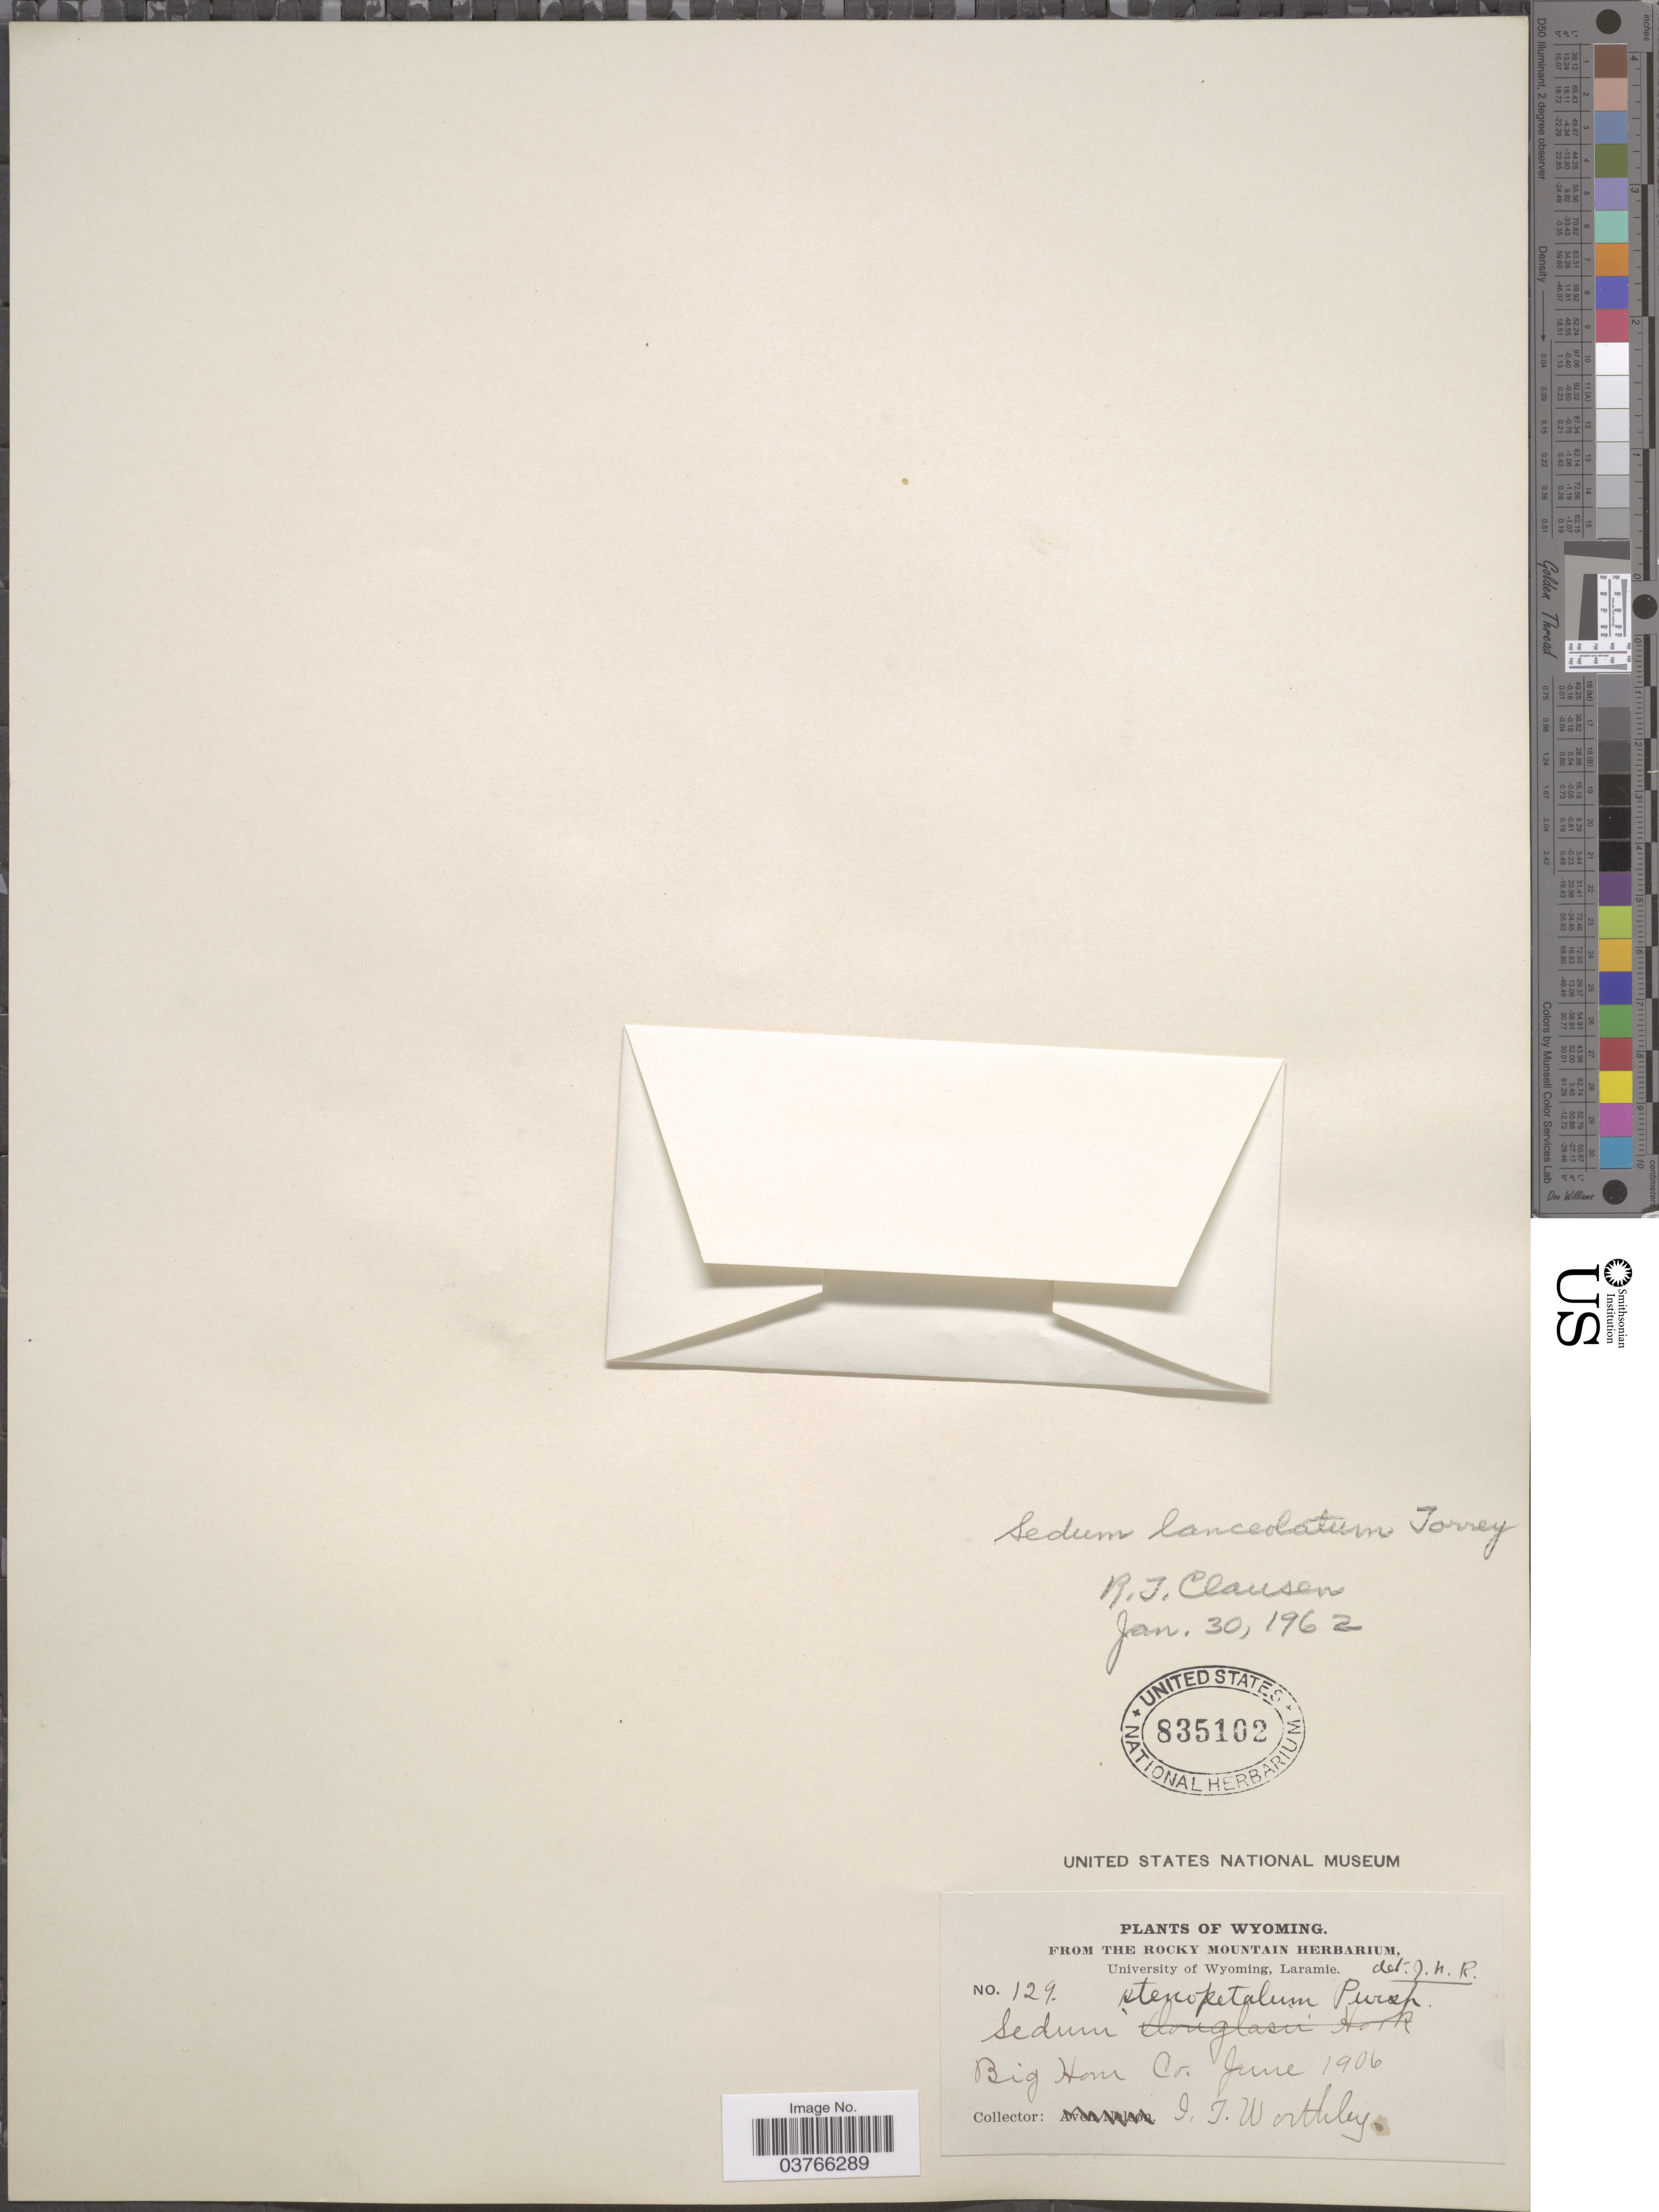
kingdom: Plantae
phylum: Tracheophyta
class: Magnoliopsida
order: Saxifragales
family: Crassulaceae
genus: Sedum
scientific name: Sedum lanceolatum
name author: Torr.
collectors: I. Worthley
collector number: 129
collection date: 1906-06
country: United States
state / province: Wyoming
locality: Big Horn Co.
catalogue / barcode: US 835102